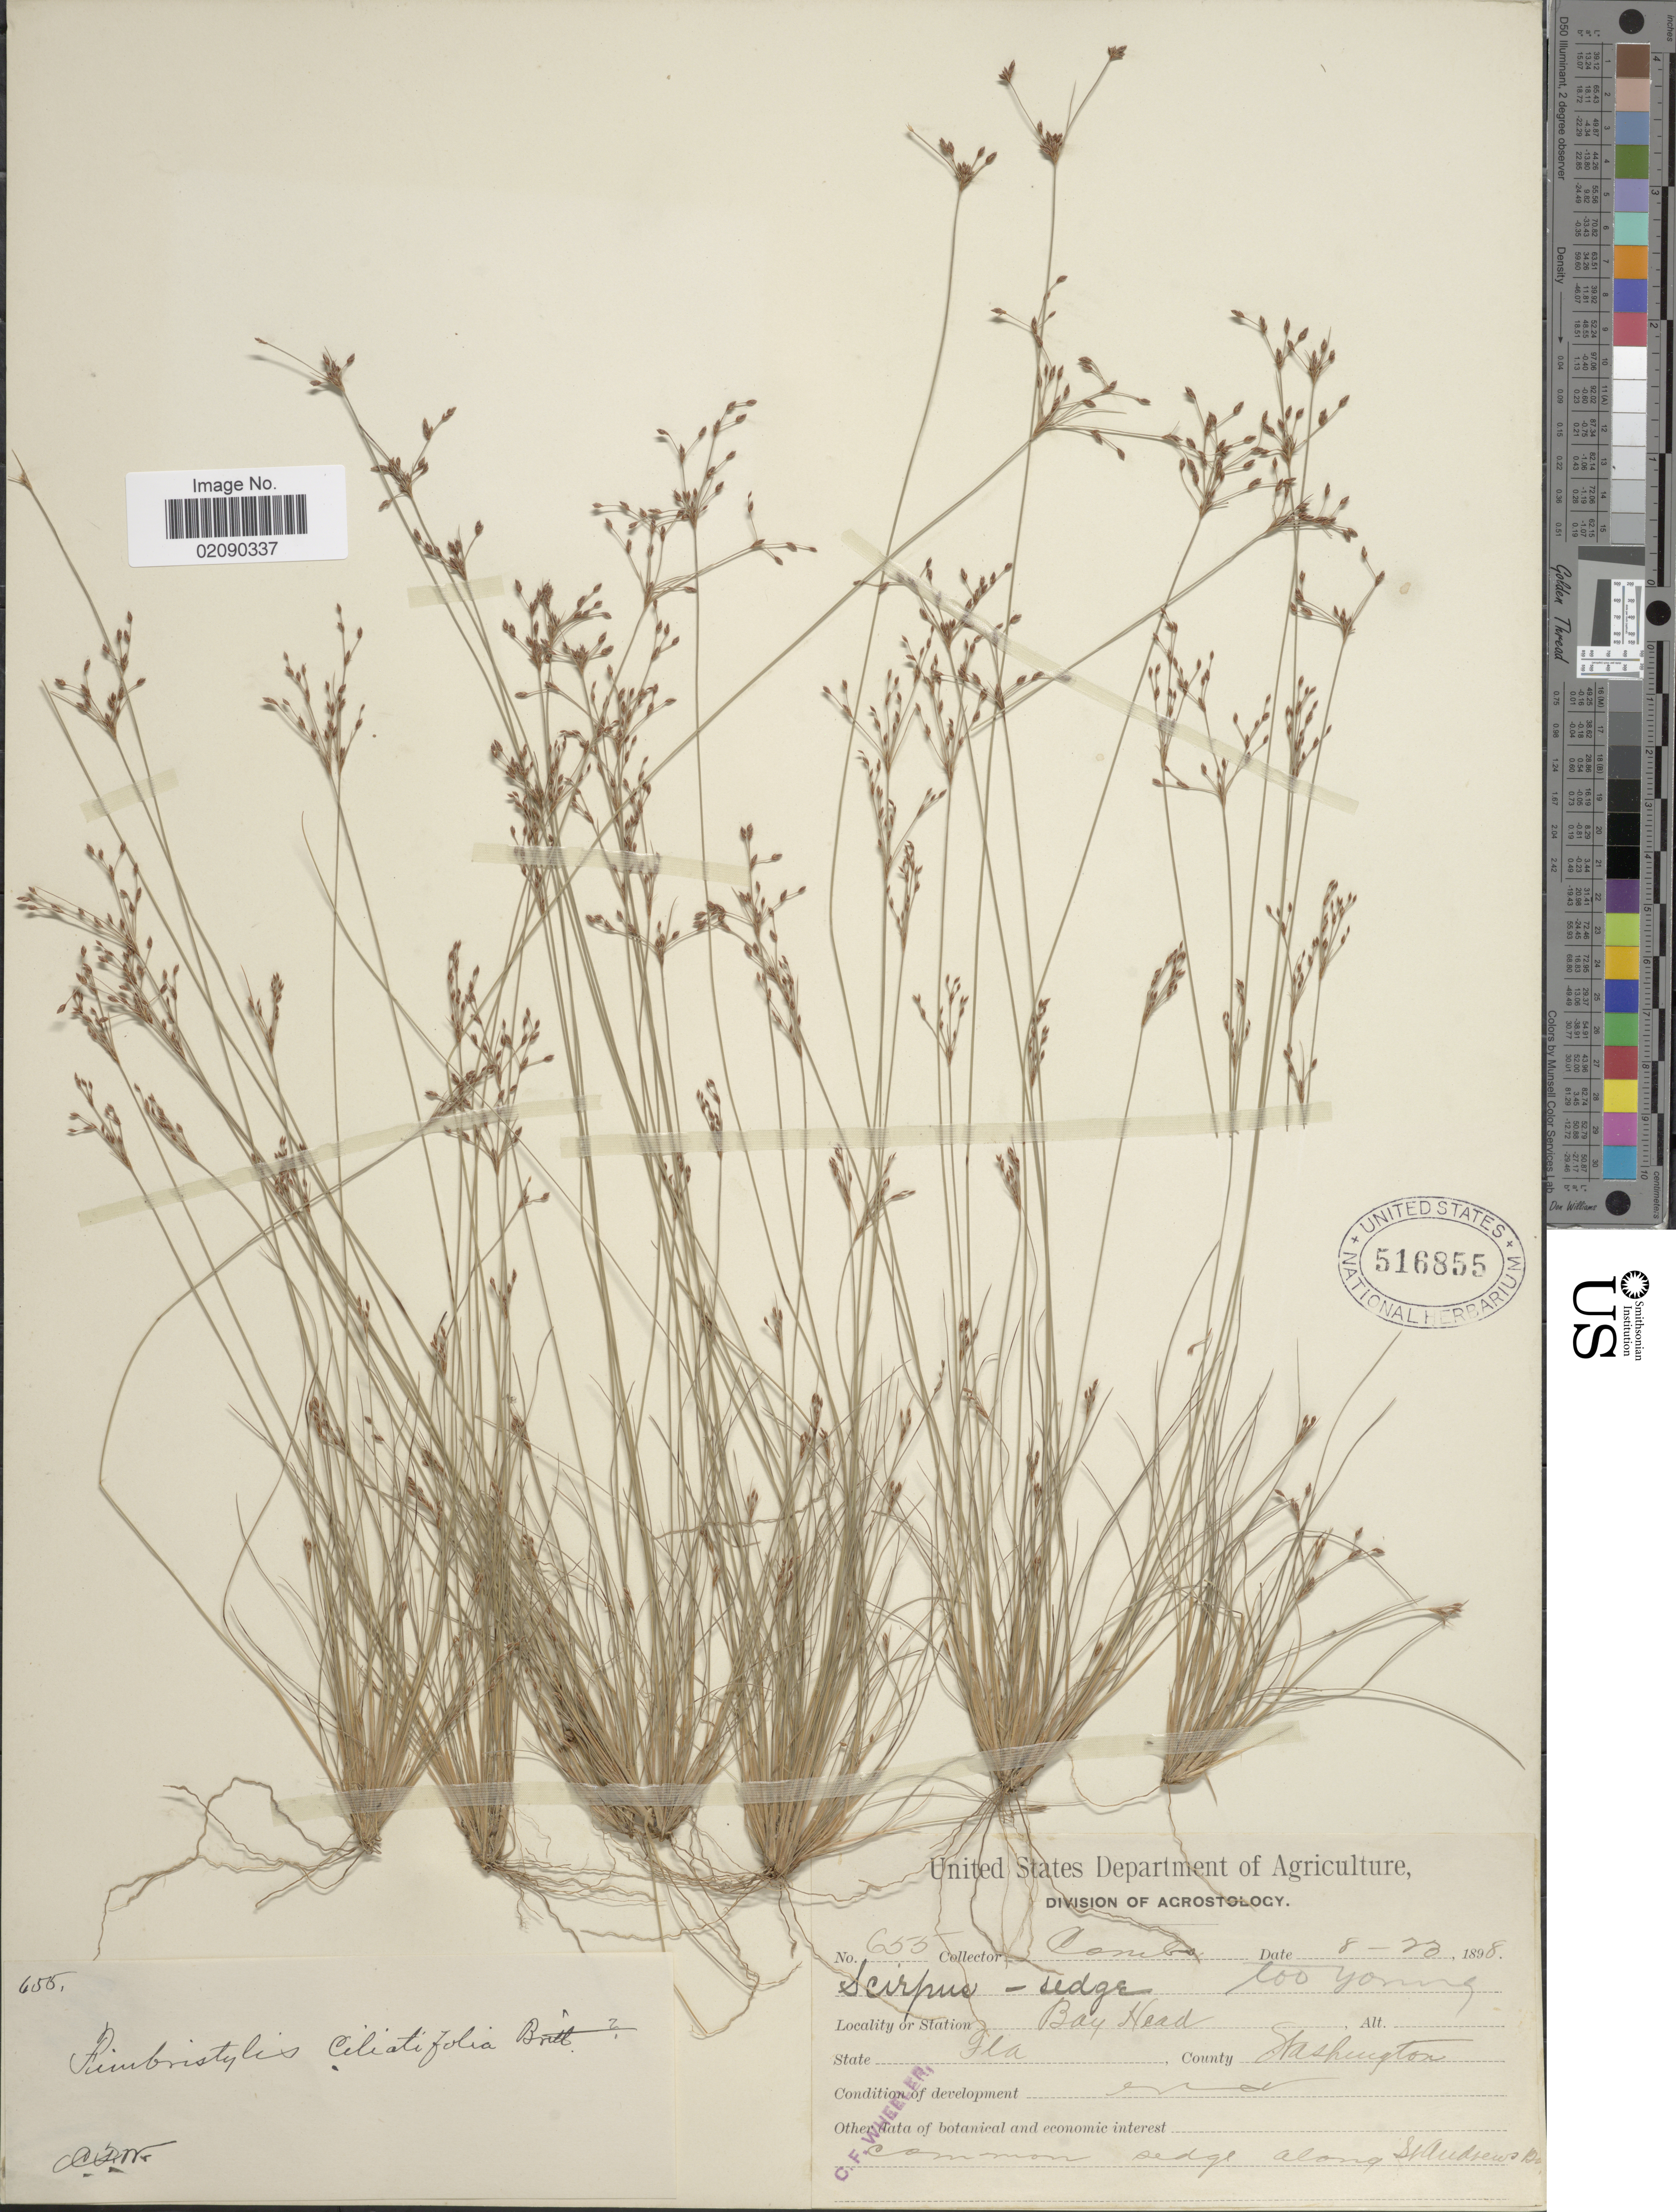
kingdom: Plantae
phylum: Tracheophyta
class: Liliopsida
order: Poales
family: Cyperaceae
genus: Bulbostylis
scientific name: Bulbostylis ciliatifolia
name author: (Elliott) Fernald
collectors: -. Combs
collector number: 655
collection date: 1898-08-23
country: United States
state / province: Florida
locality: Bay Head. County Washington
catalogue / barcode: US 516855